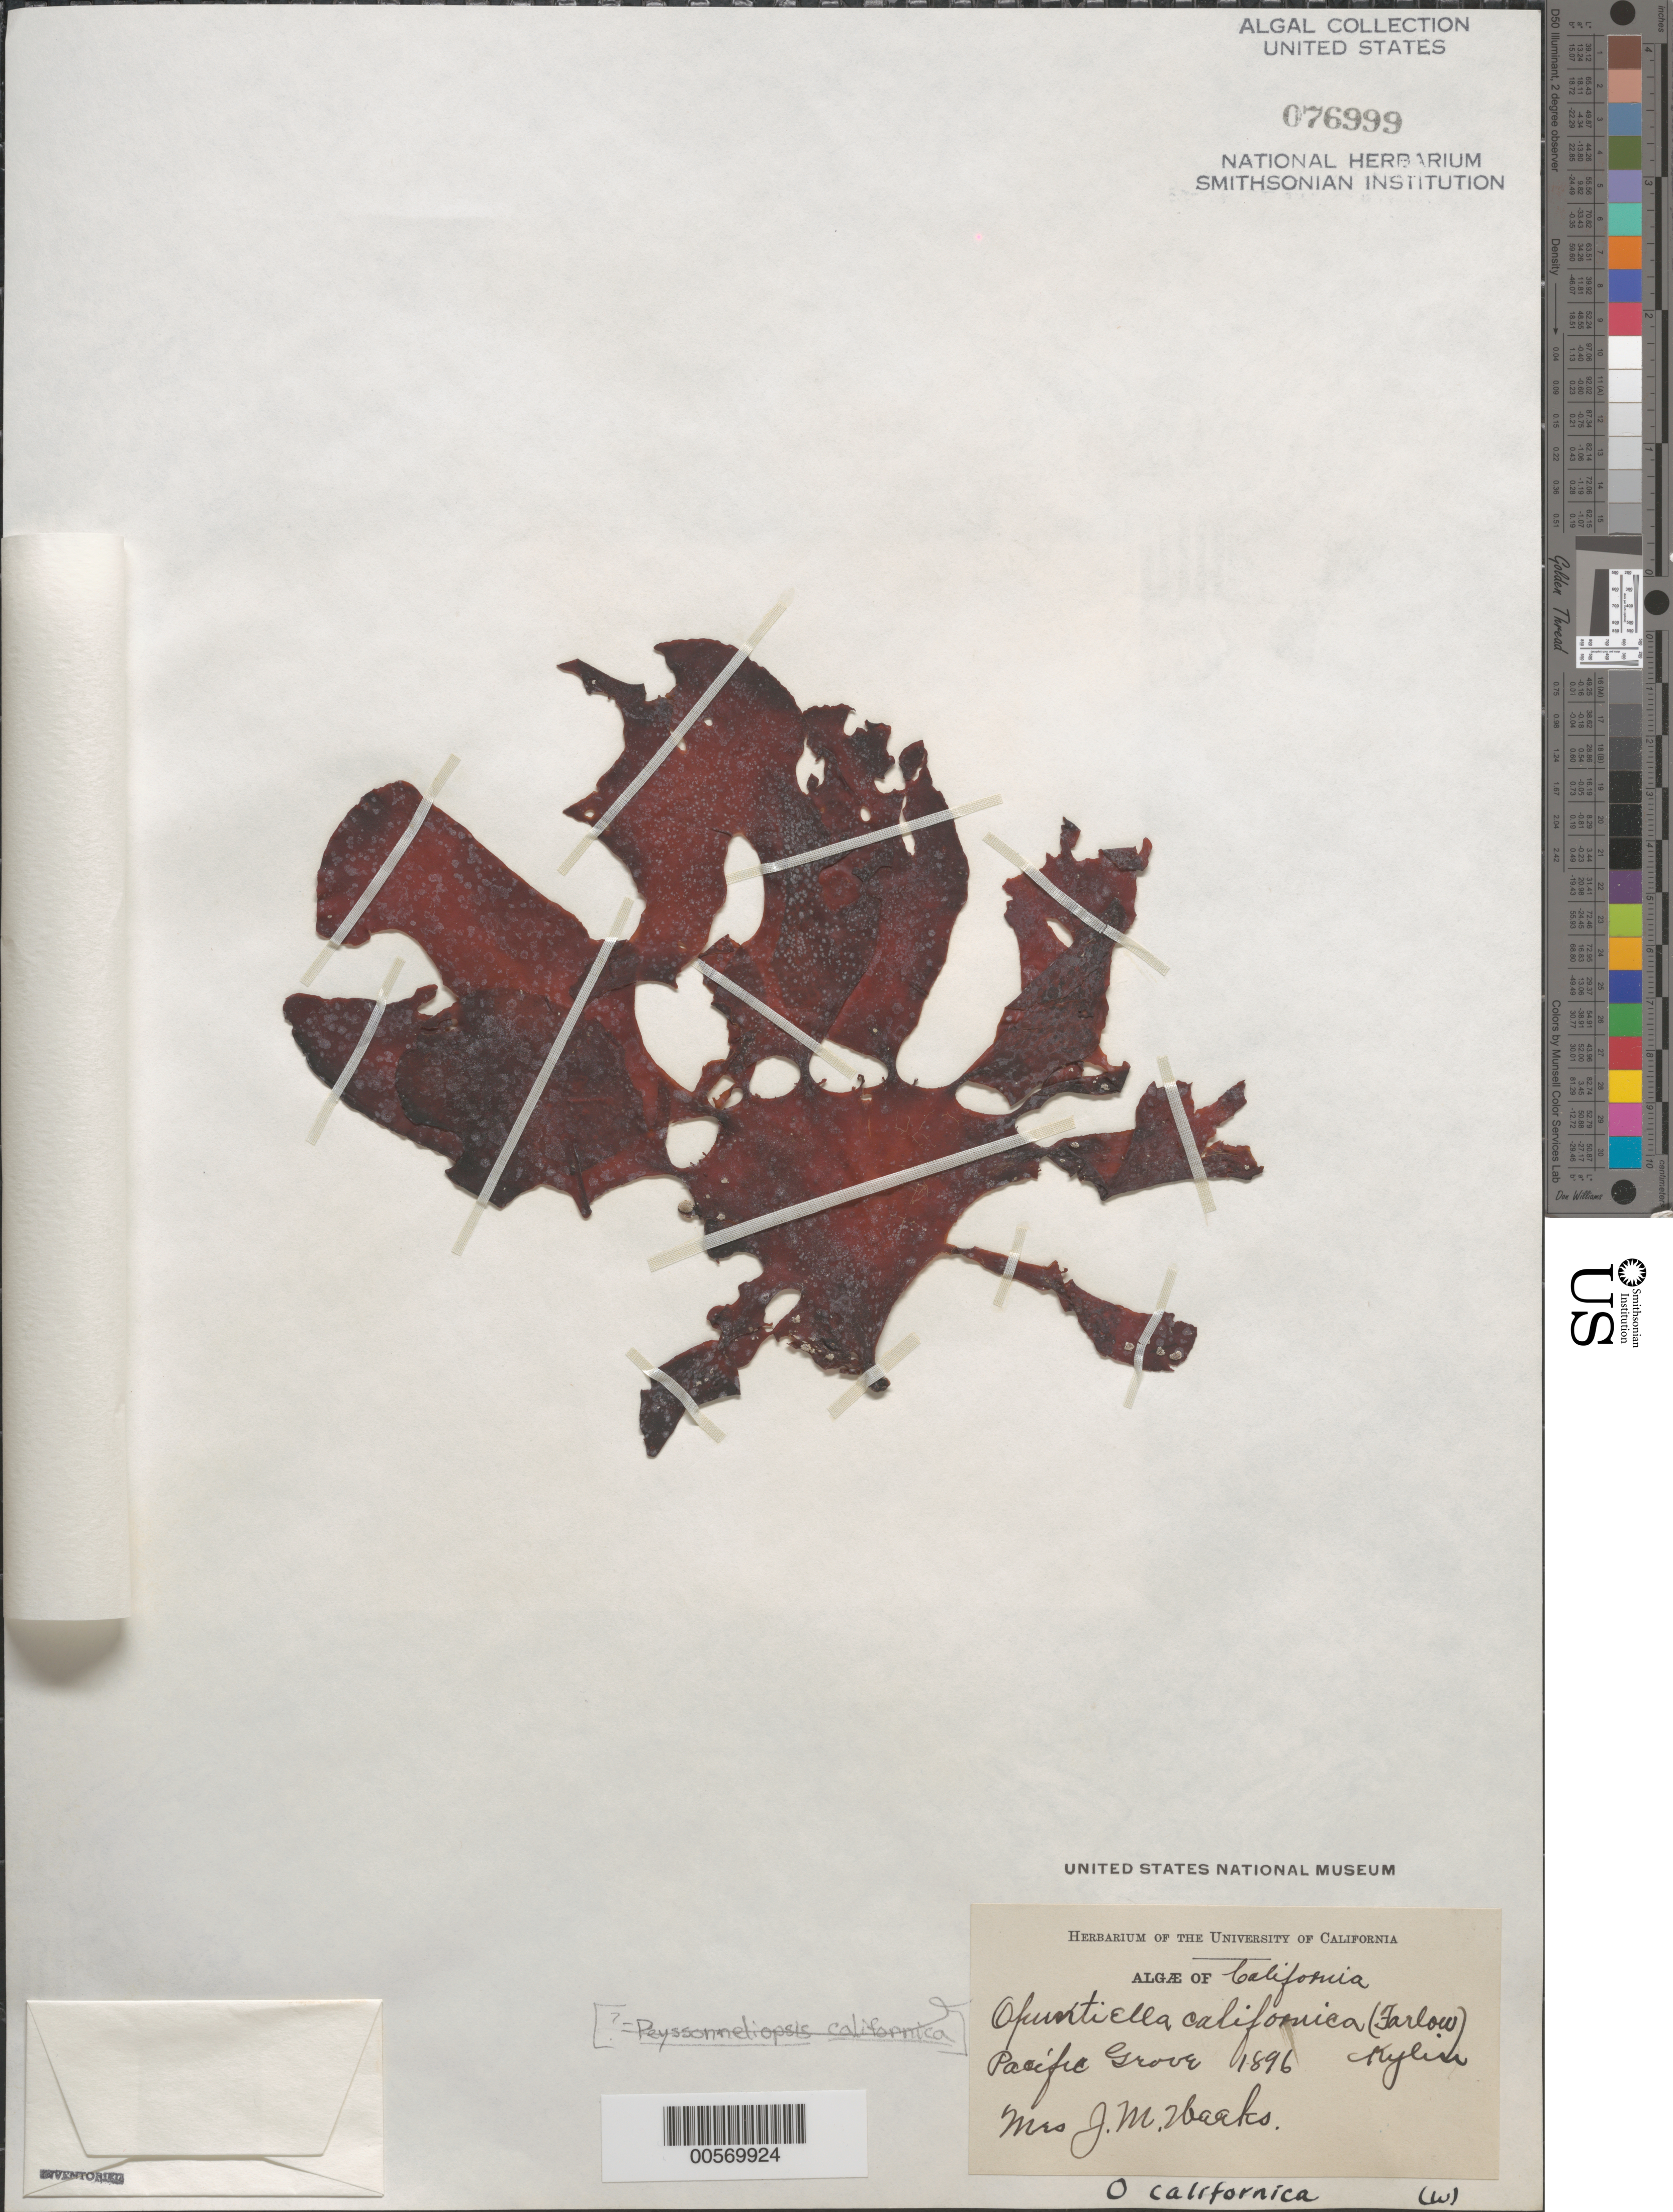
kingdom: Plantae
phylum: Rhodophyta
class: Florideophyceae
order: Gigartinales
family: Furcellariaceae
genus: Opuntiella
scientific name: Opuntiella californica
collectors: Mrs. J. Weeks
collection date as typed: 1896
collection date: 1896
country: United States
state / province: California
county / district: Monterey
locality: Pacific Grove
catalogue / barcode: US 76999